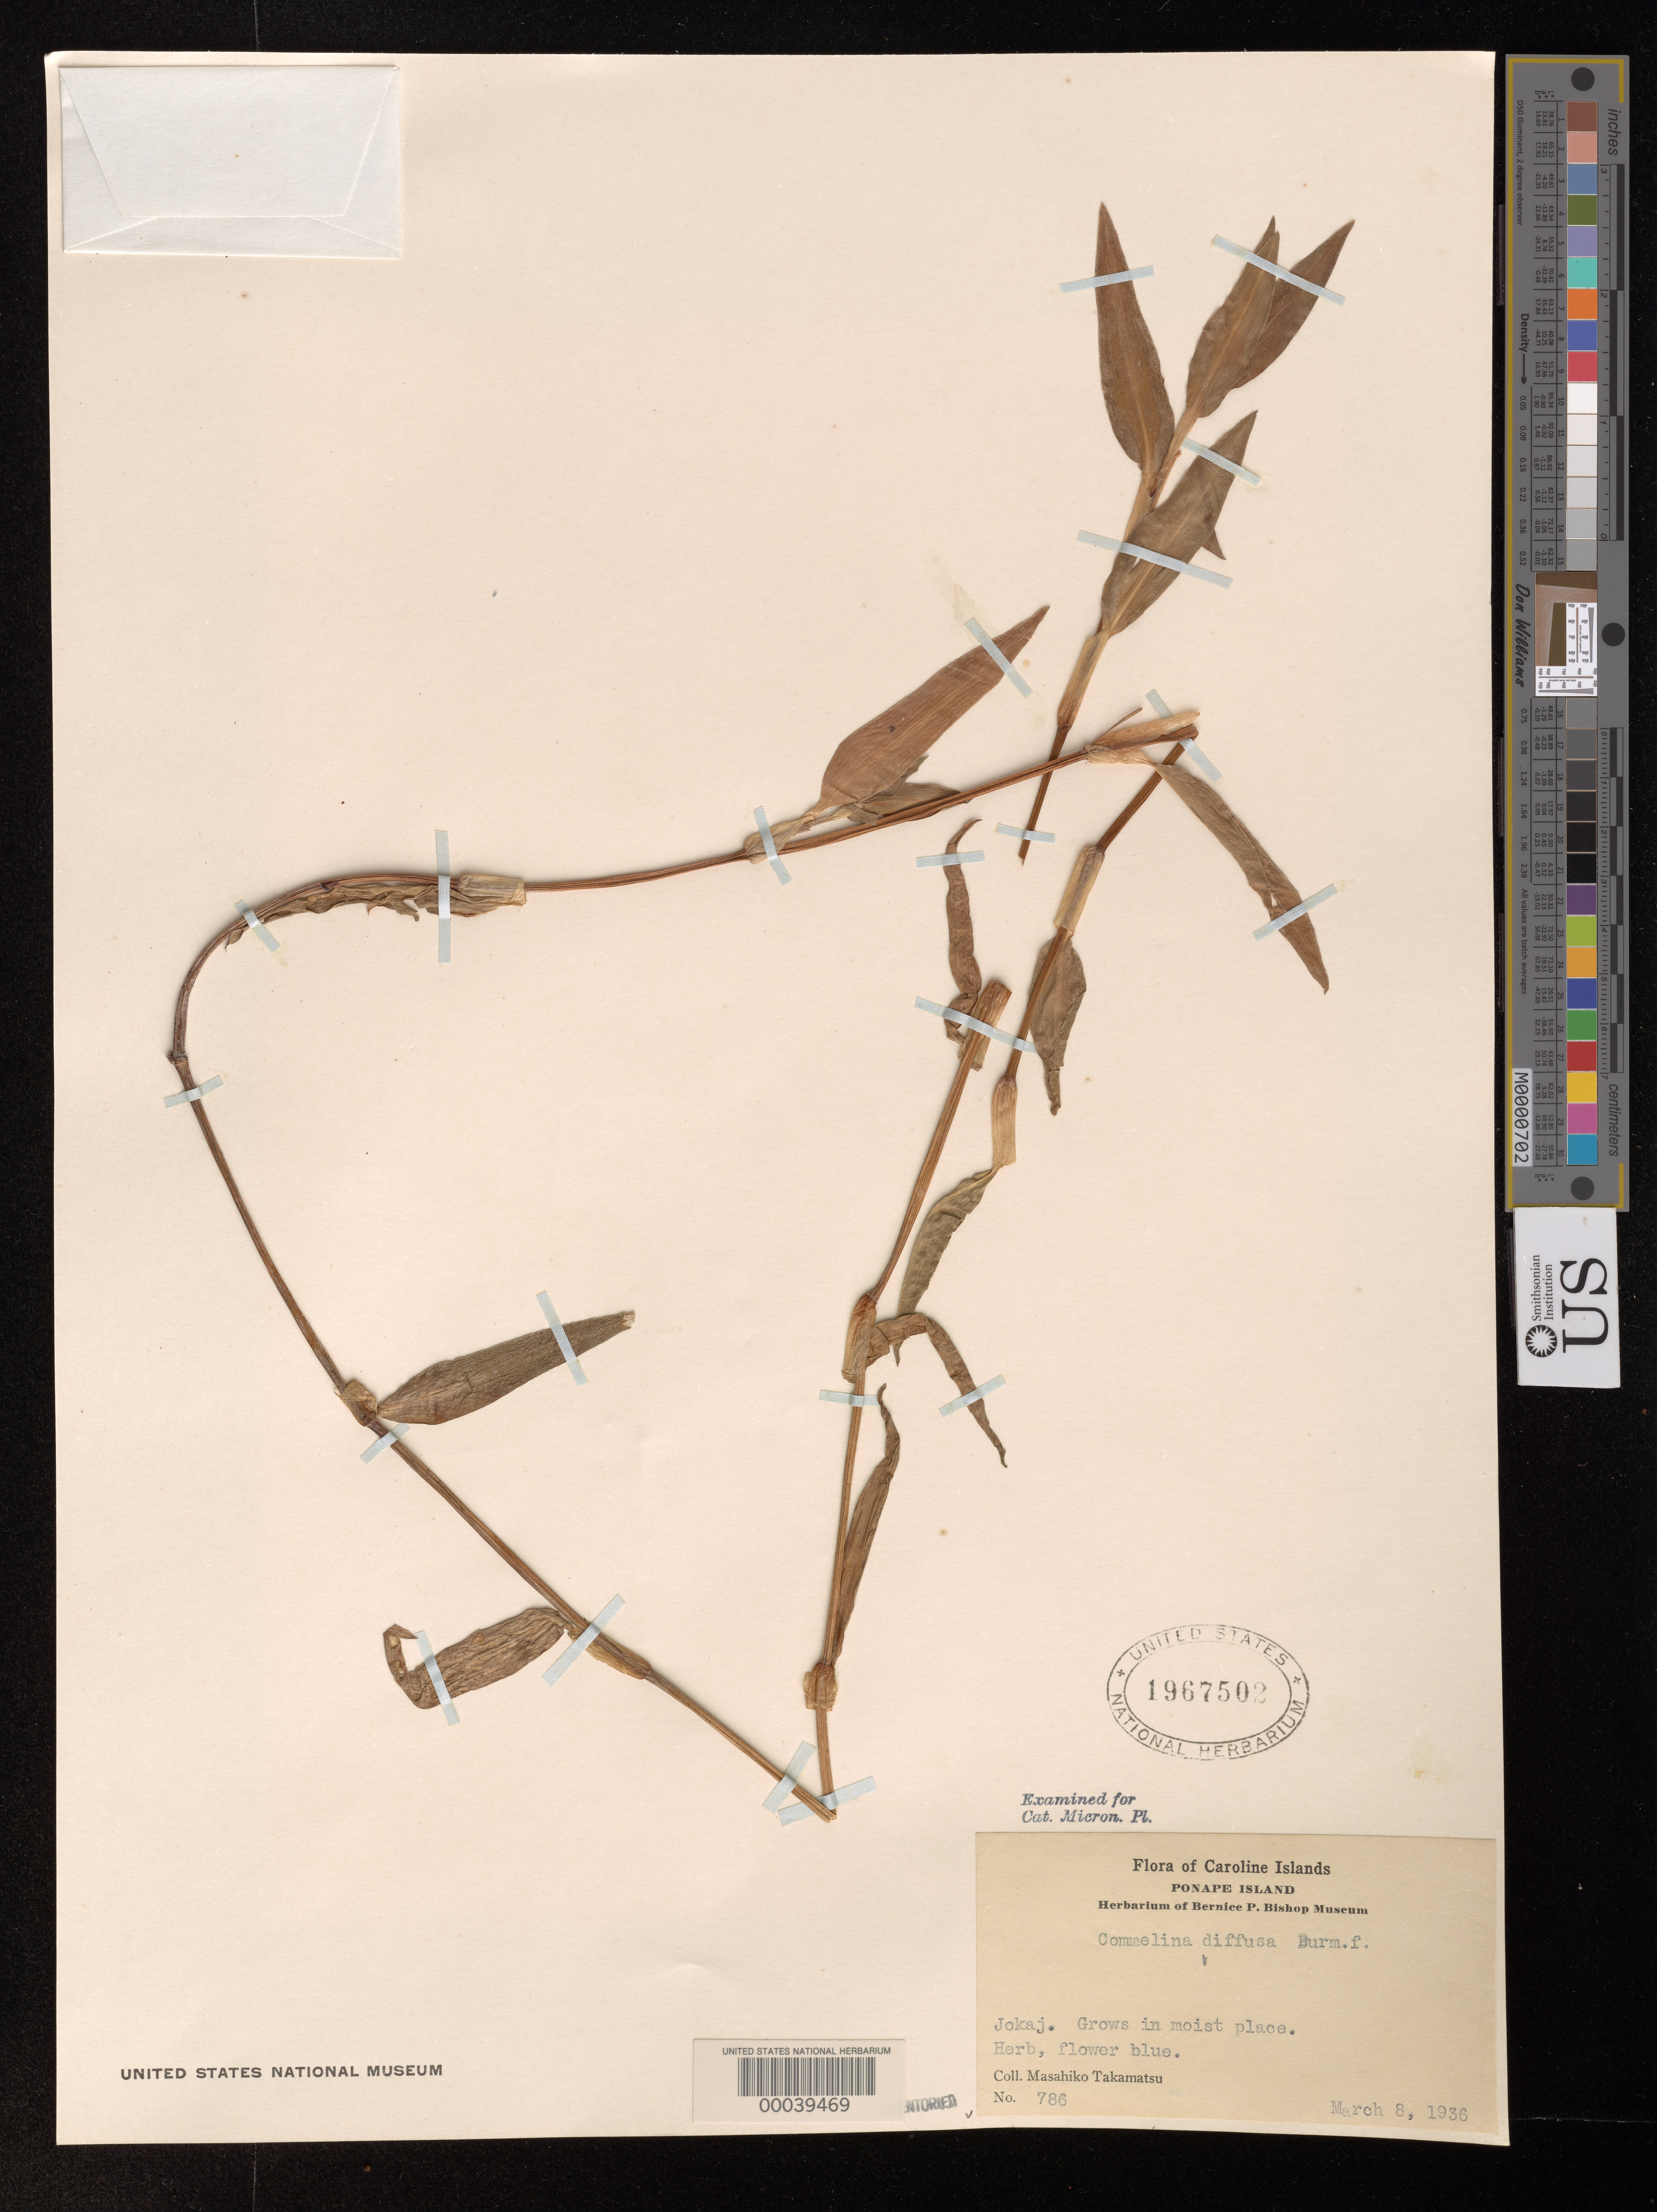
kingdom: Plantae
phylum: Tracheophyta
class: Liliopsida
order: Commelinales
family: Commelinaceae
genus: Commelina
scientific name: Commelina diffusa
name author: Burm. f.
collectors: M. Takamatsu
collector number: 786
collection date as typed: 08 Mar 1936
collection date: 1936-03-08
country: Micronesia, Federated States of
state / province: Pohnpei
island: Pohnpei [Ponape]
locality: Jokaj, Sokehs Islet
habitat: Moist soil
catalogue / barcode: US 1967502